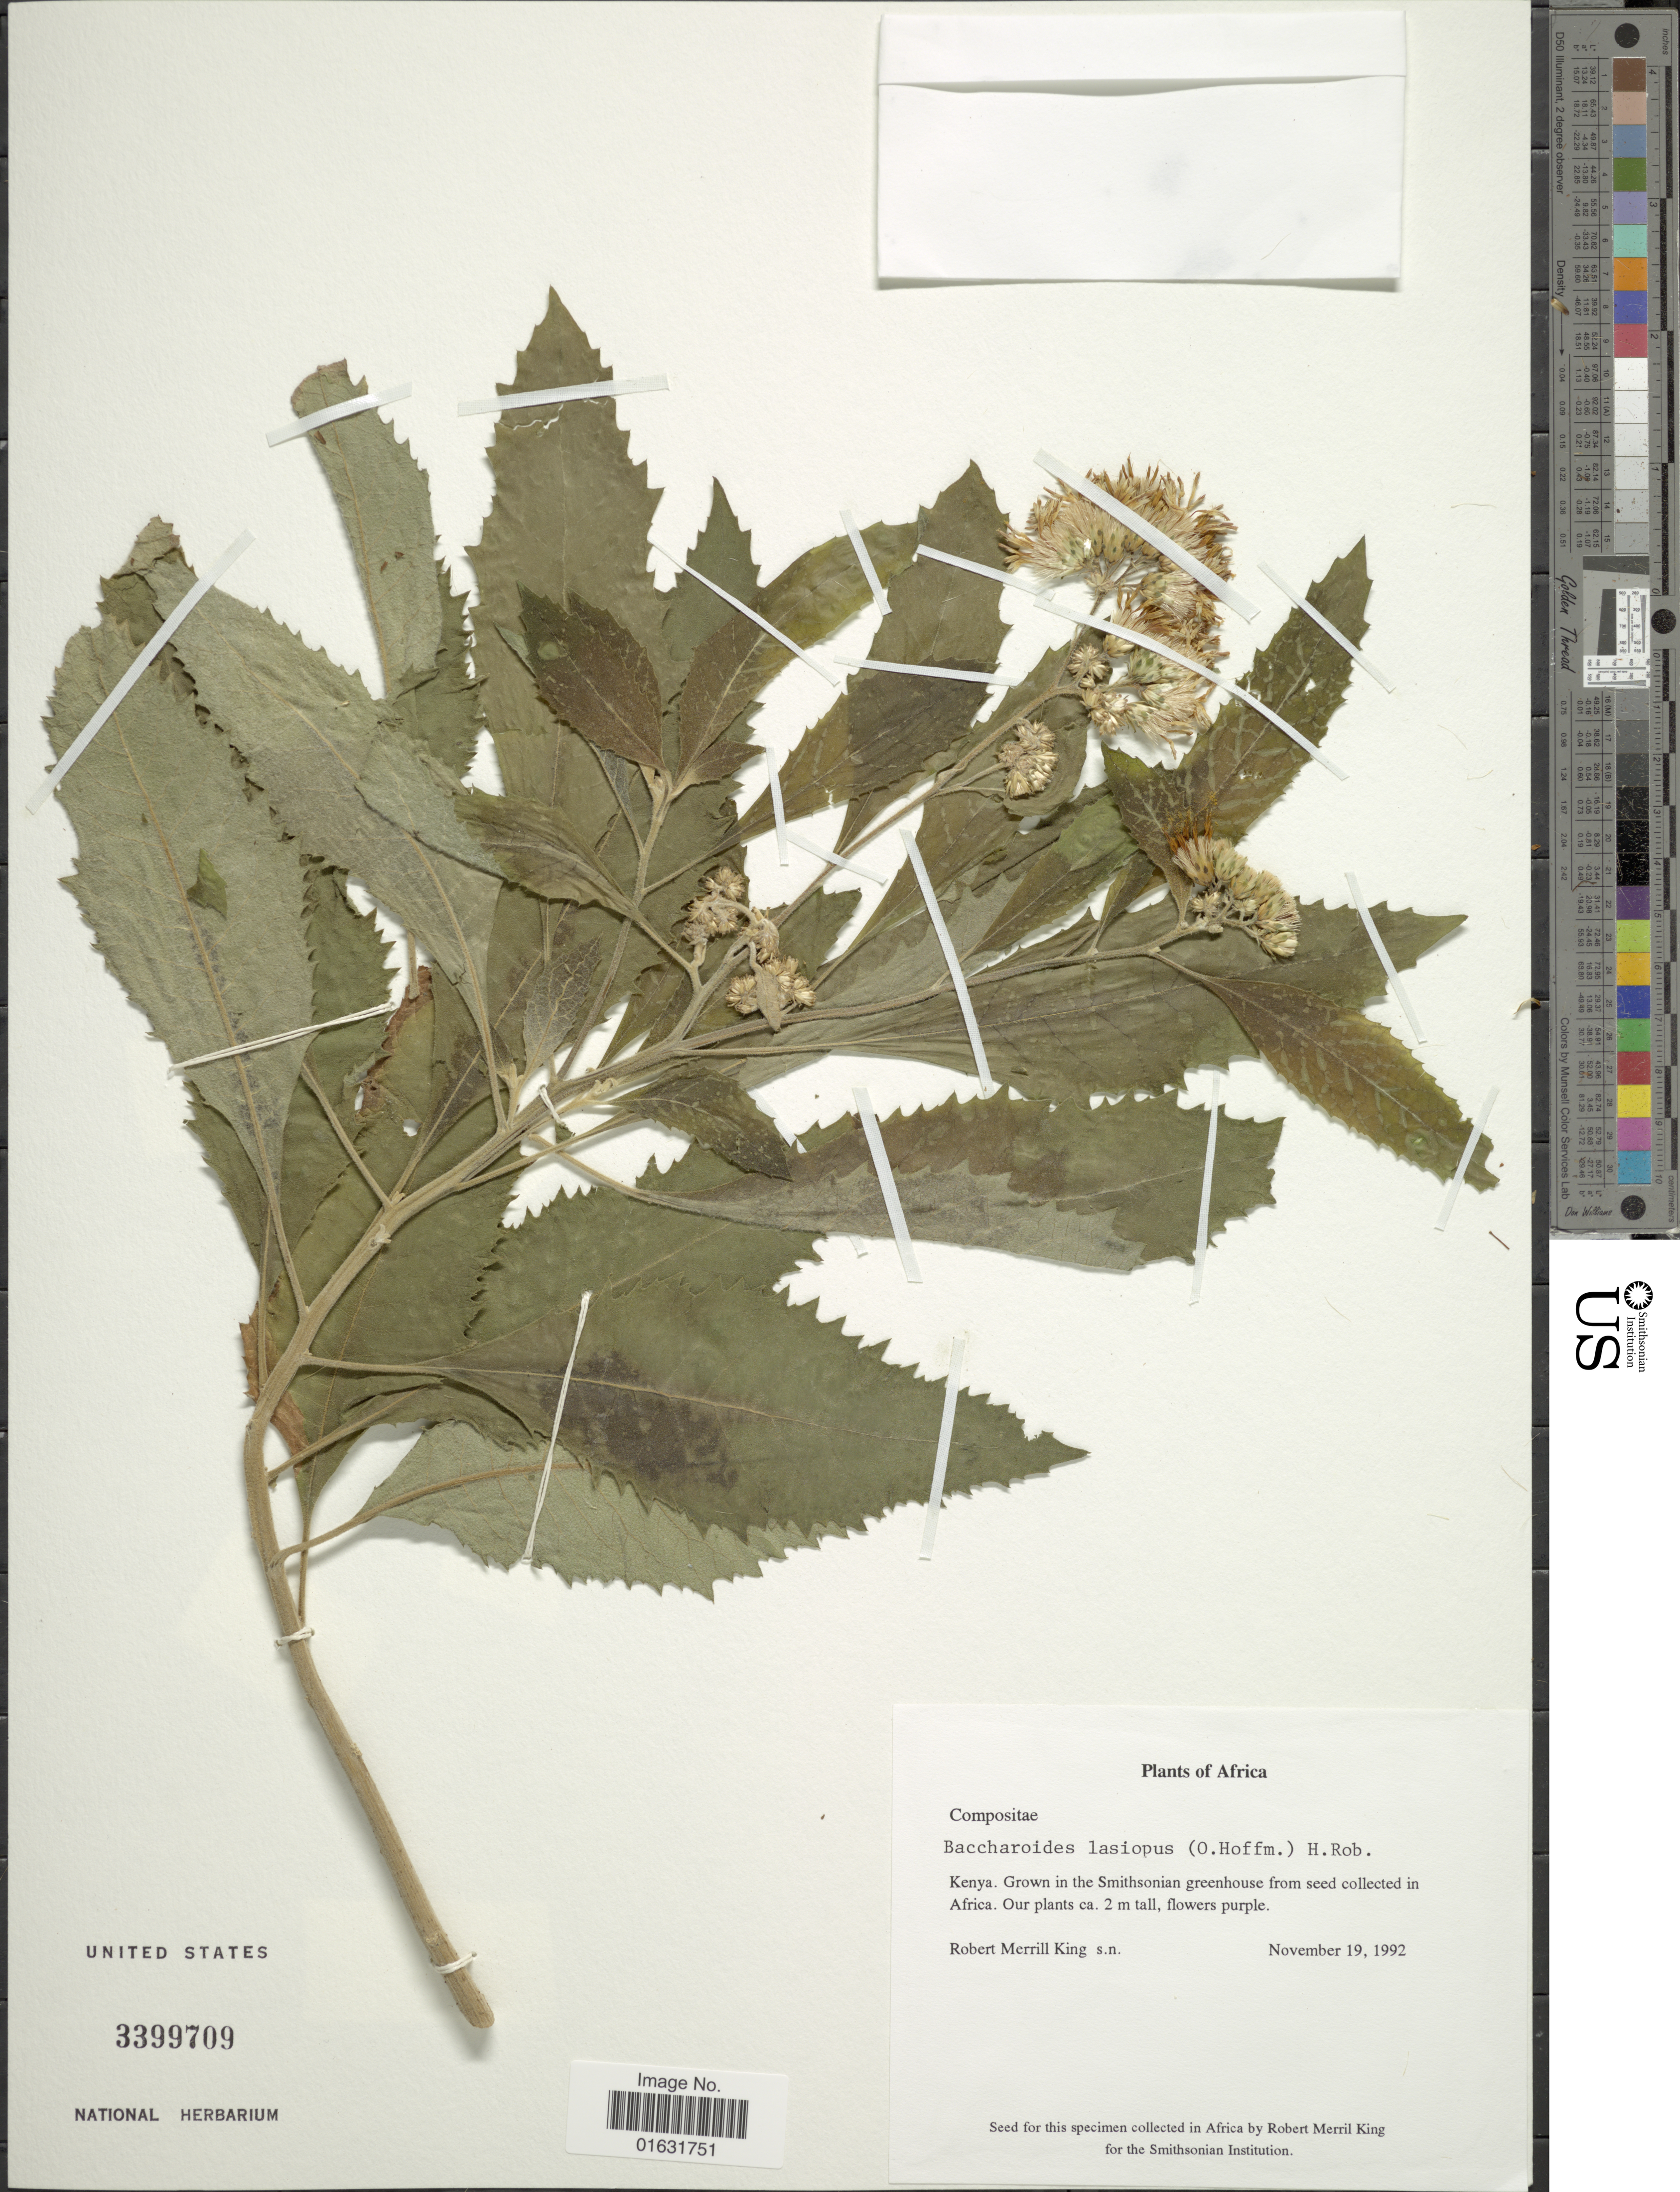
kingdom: Plantae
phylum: Tracheophyta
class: Magnoliopsida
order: Asterales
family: Asteraceae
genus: Baccharoides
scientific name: Baccharoides lasiopus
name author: (O. Hoffm.) H. Rob.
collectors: R. M. King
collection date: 1992-11-19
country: Kenya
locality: Grown in Smithsonian greenhouse.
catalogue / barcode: US 3399709